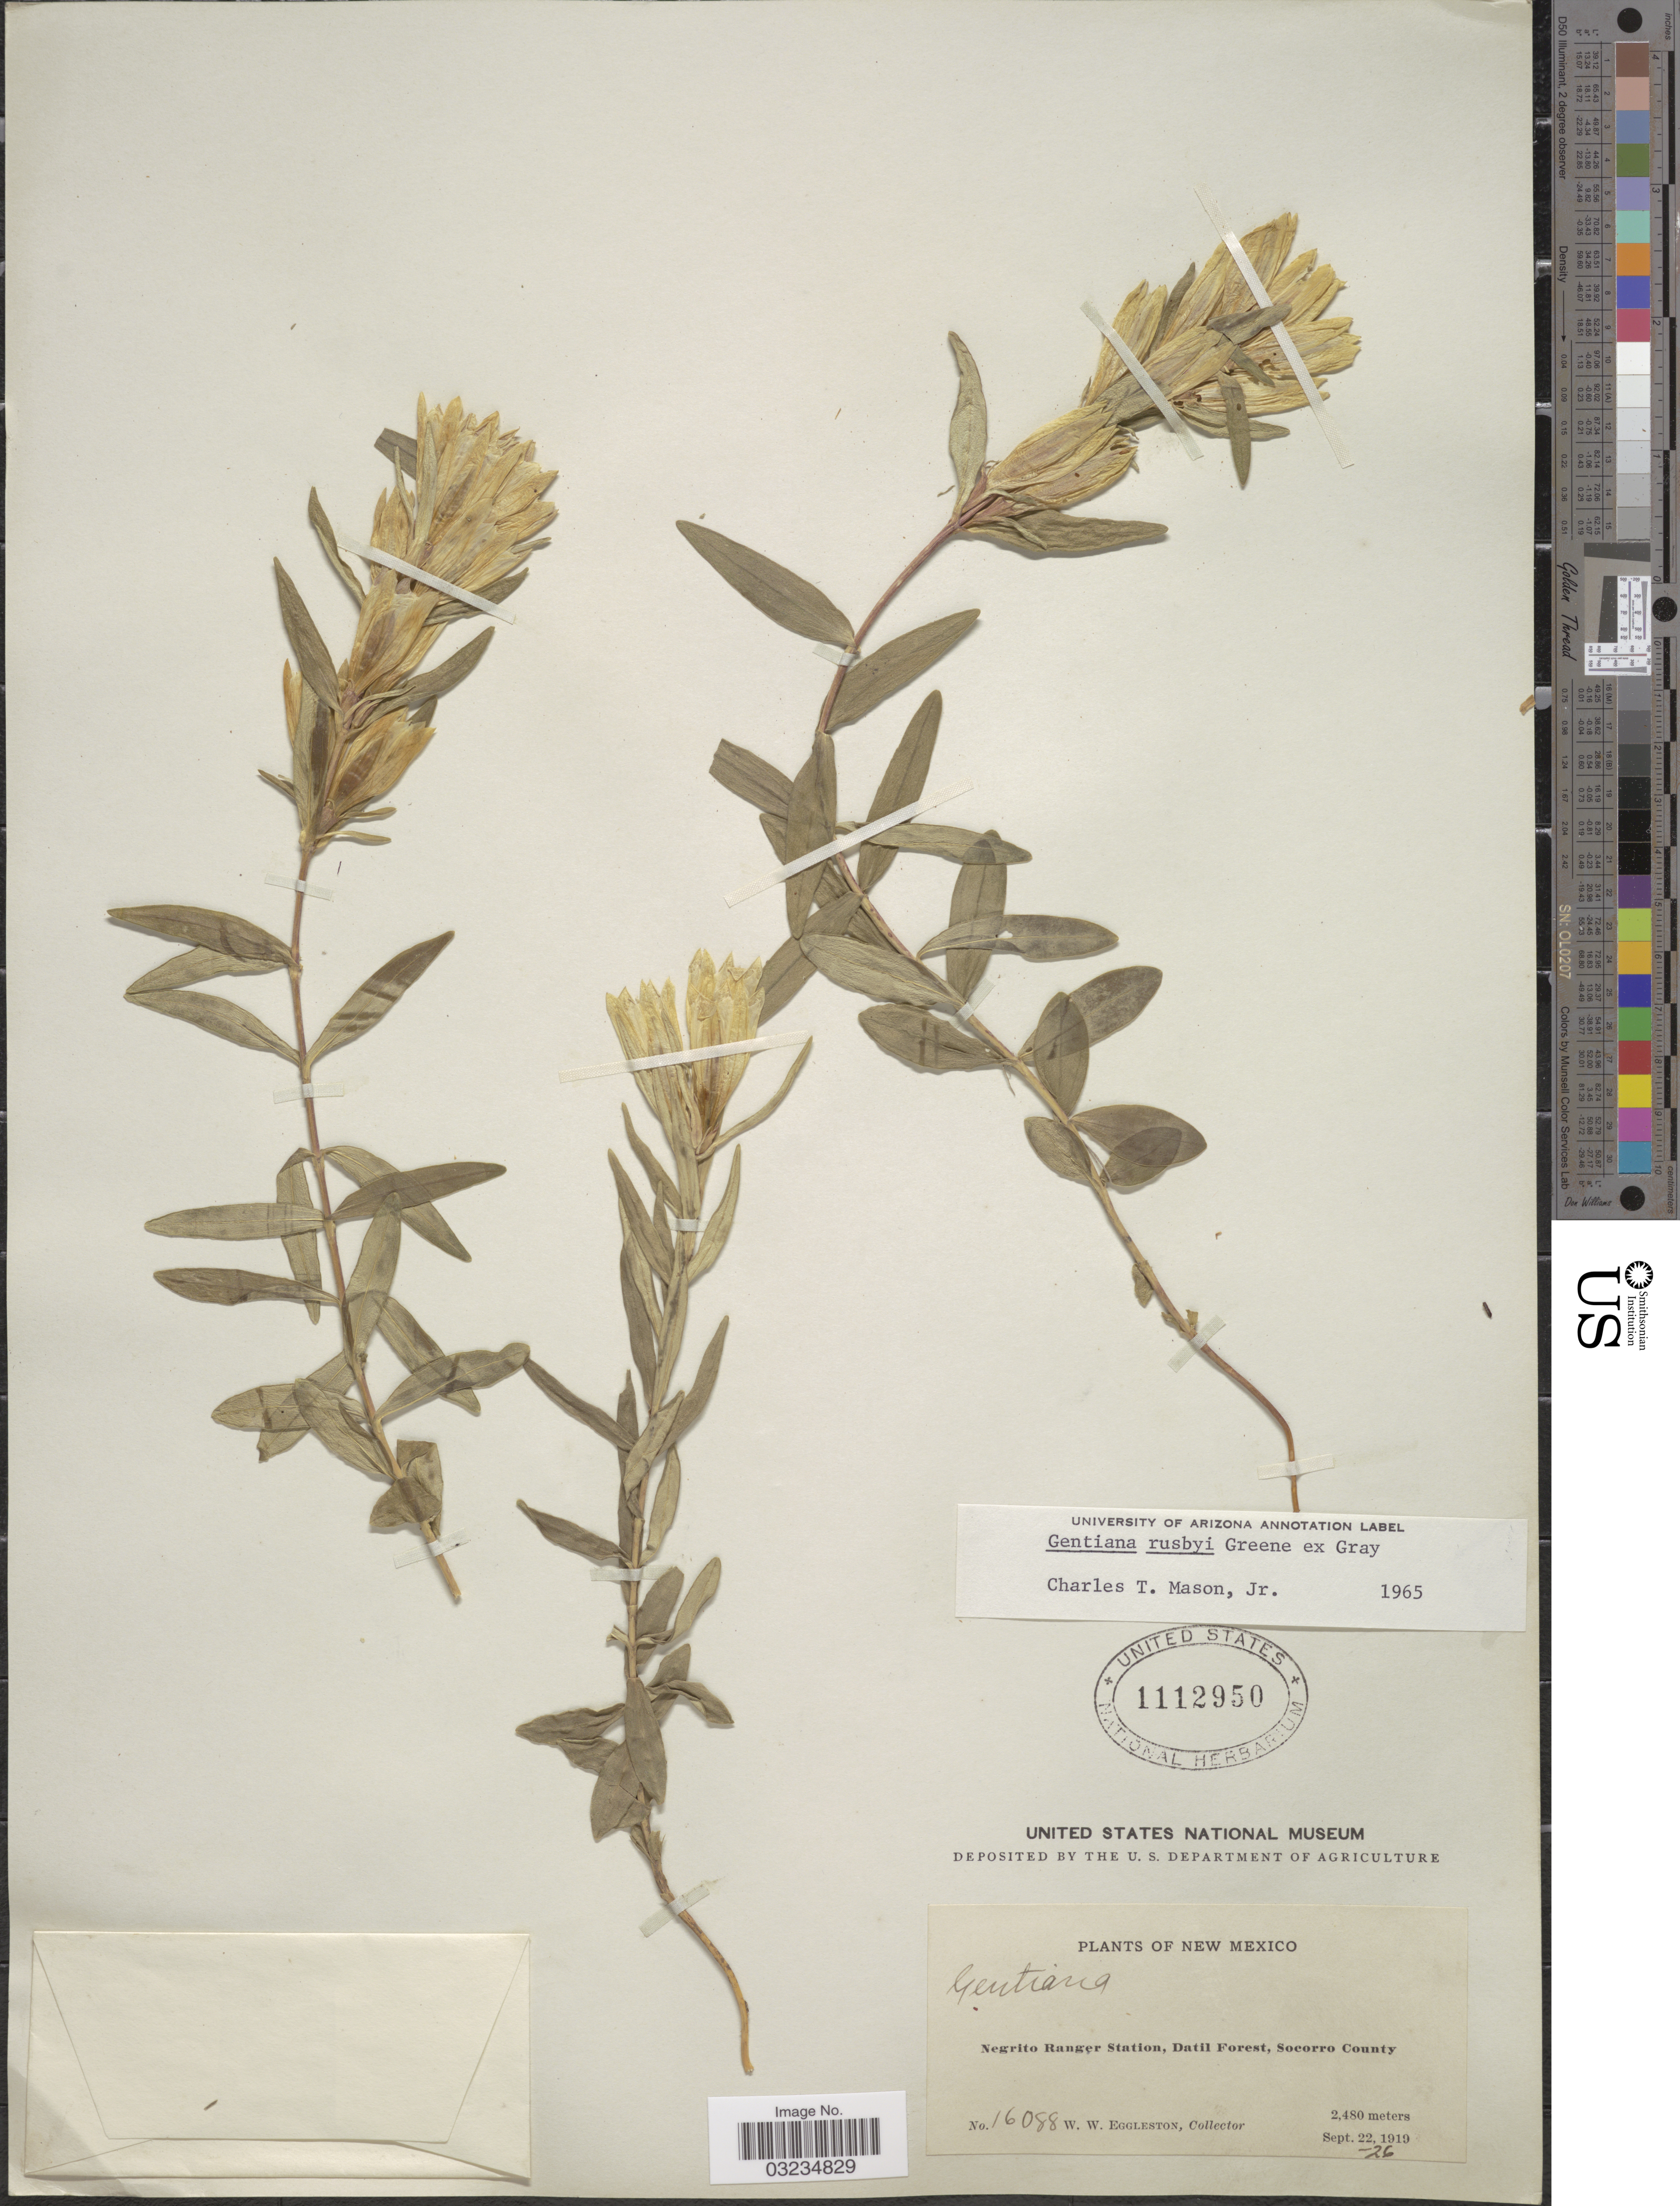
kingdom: Plantae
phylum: Tracheophyta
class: Magnoliopsida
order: Gentianales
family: Gentianaceae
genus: Gentiana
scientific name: Gentiana rusbyi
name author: Greene ex A. Gray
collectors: W. W. Eggleston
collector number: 16088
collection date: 1919-09-22/1919-09-26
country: United States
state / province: New Mexico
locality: Negrito Ranger Station, Datil Forest, Socorro County.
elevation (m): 2480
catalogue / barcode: US 1112950